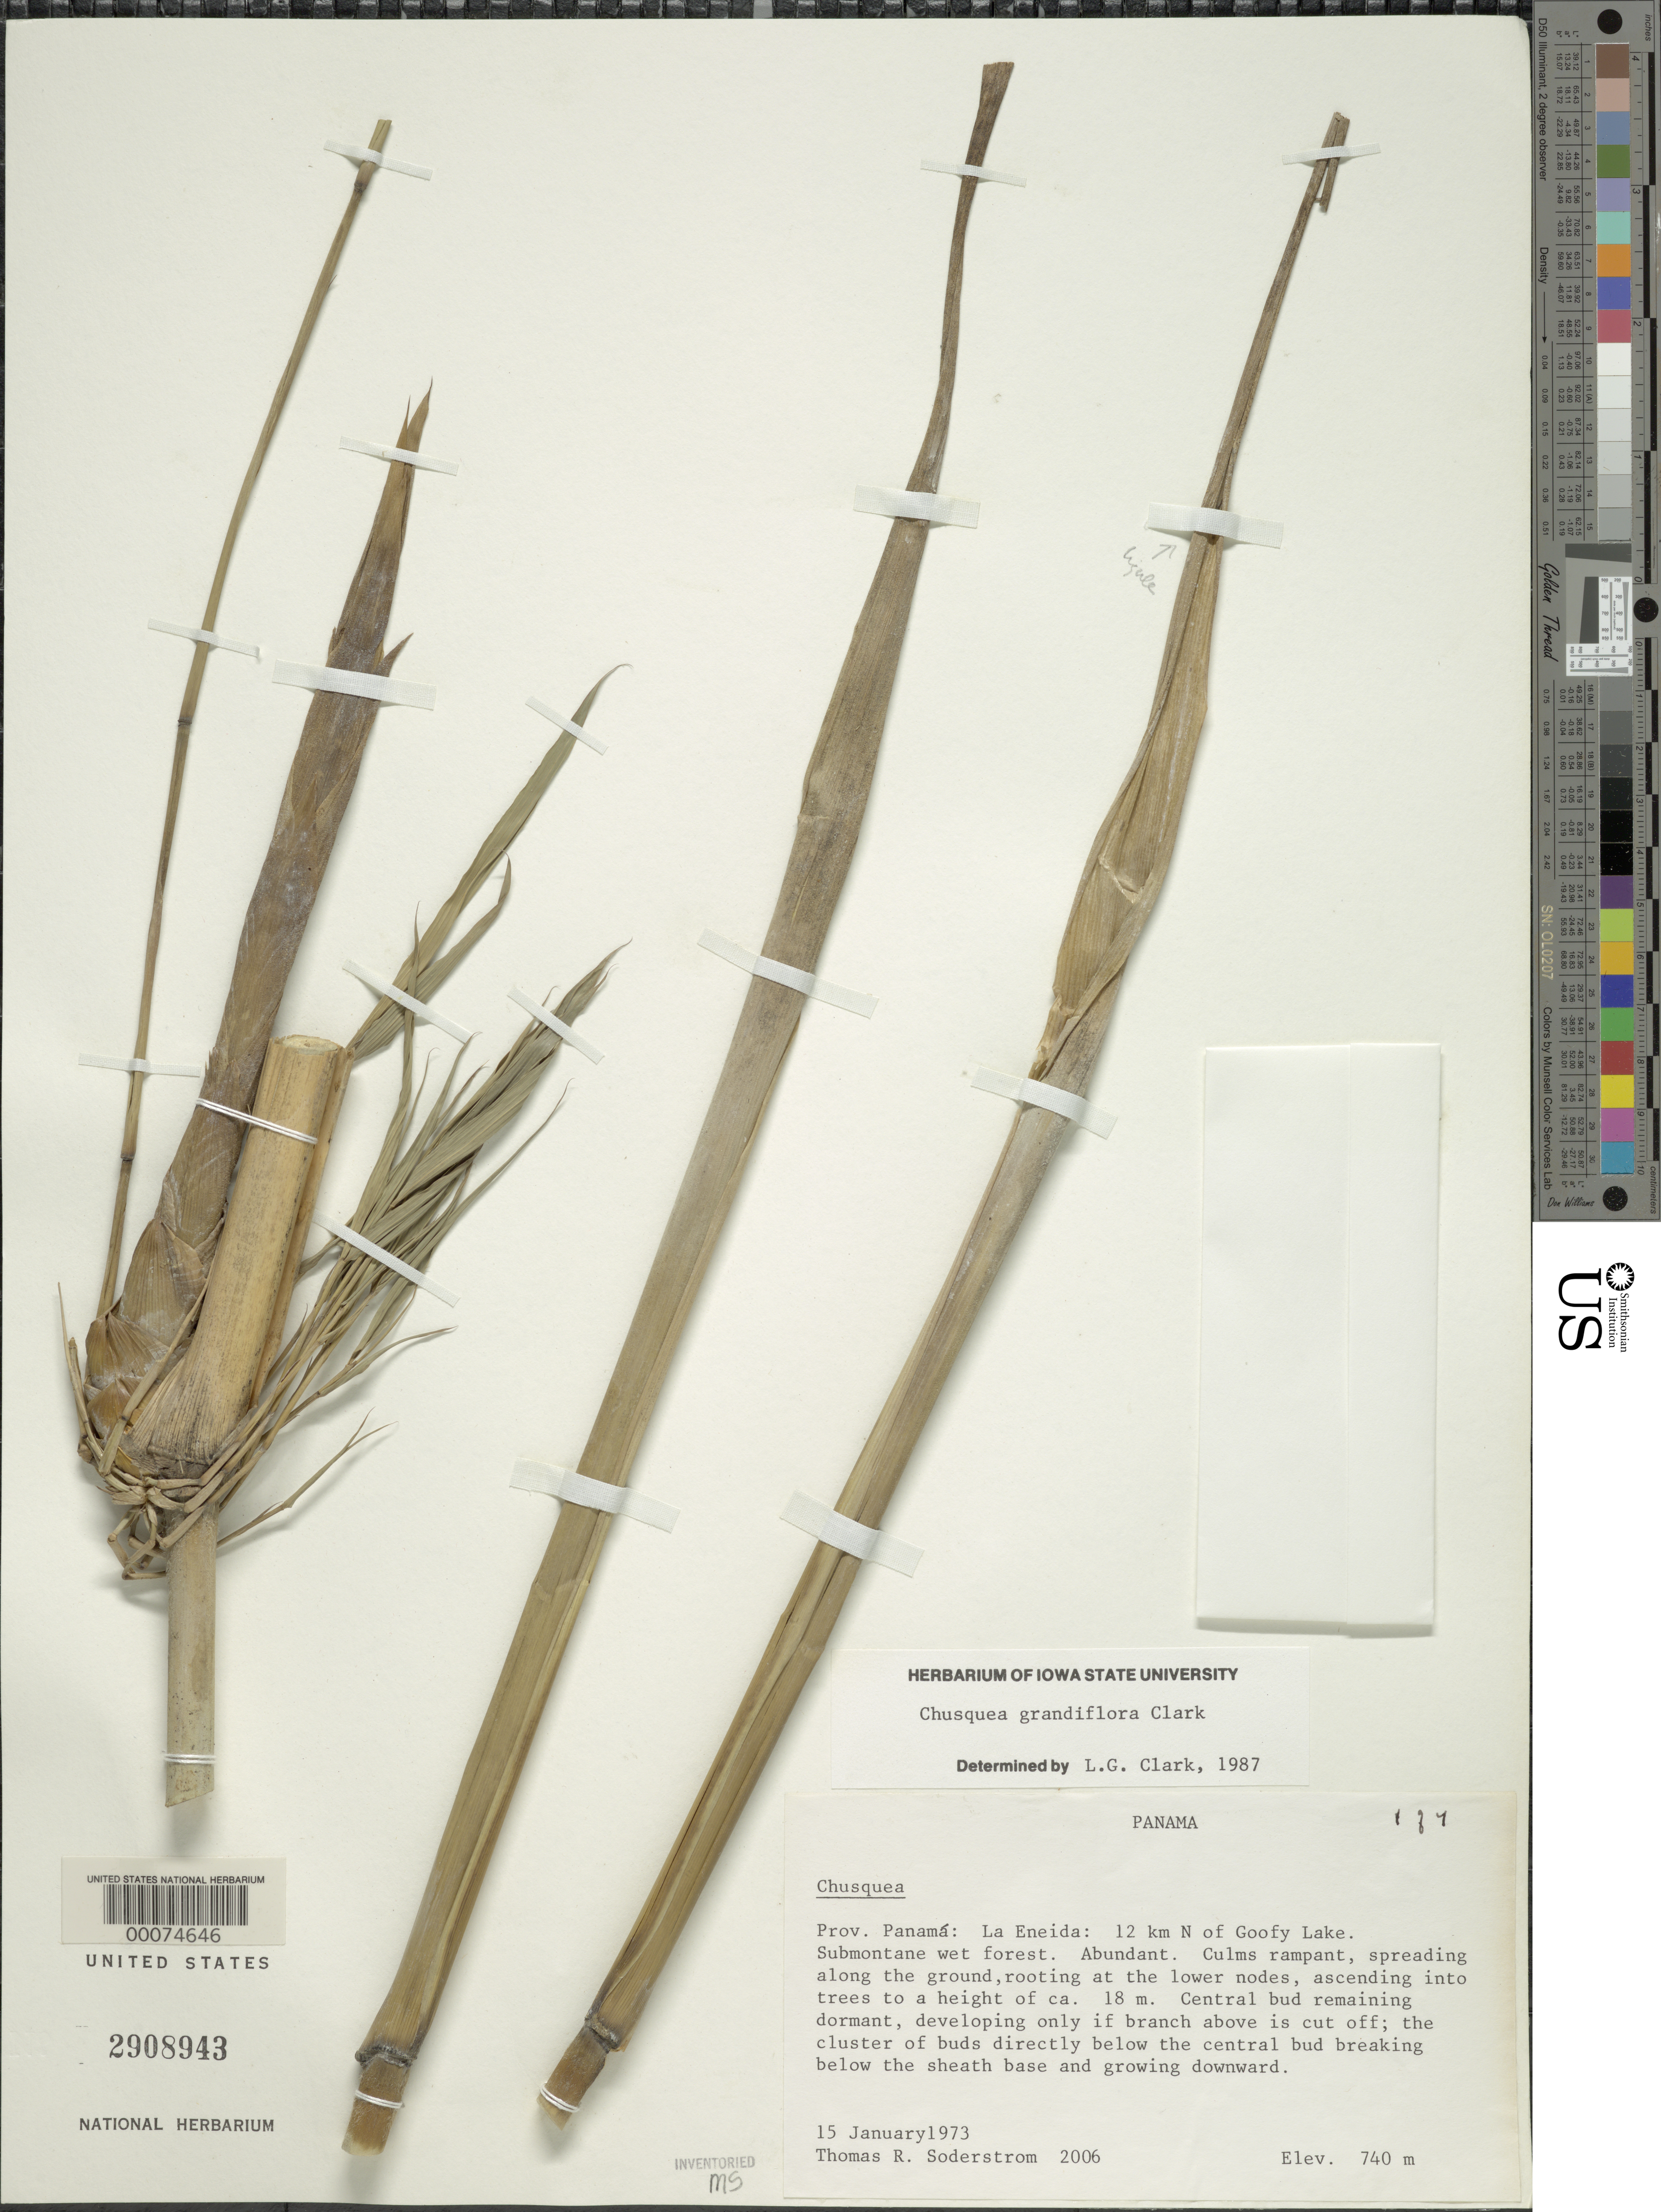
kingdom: Plantae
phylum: Tracheophyta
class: Liliopsida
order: Poales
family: Poaceae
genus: Chusquea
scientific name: Chusquea grandiflora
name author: L.G. Clark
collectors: T. R. Soderstrom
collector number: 2006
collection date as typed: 15 Jan 1973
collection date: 1973-01-15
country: Panama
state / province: Panamá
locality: La Eneida, Goofy Lake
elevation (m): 740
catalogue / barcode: US 2908943